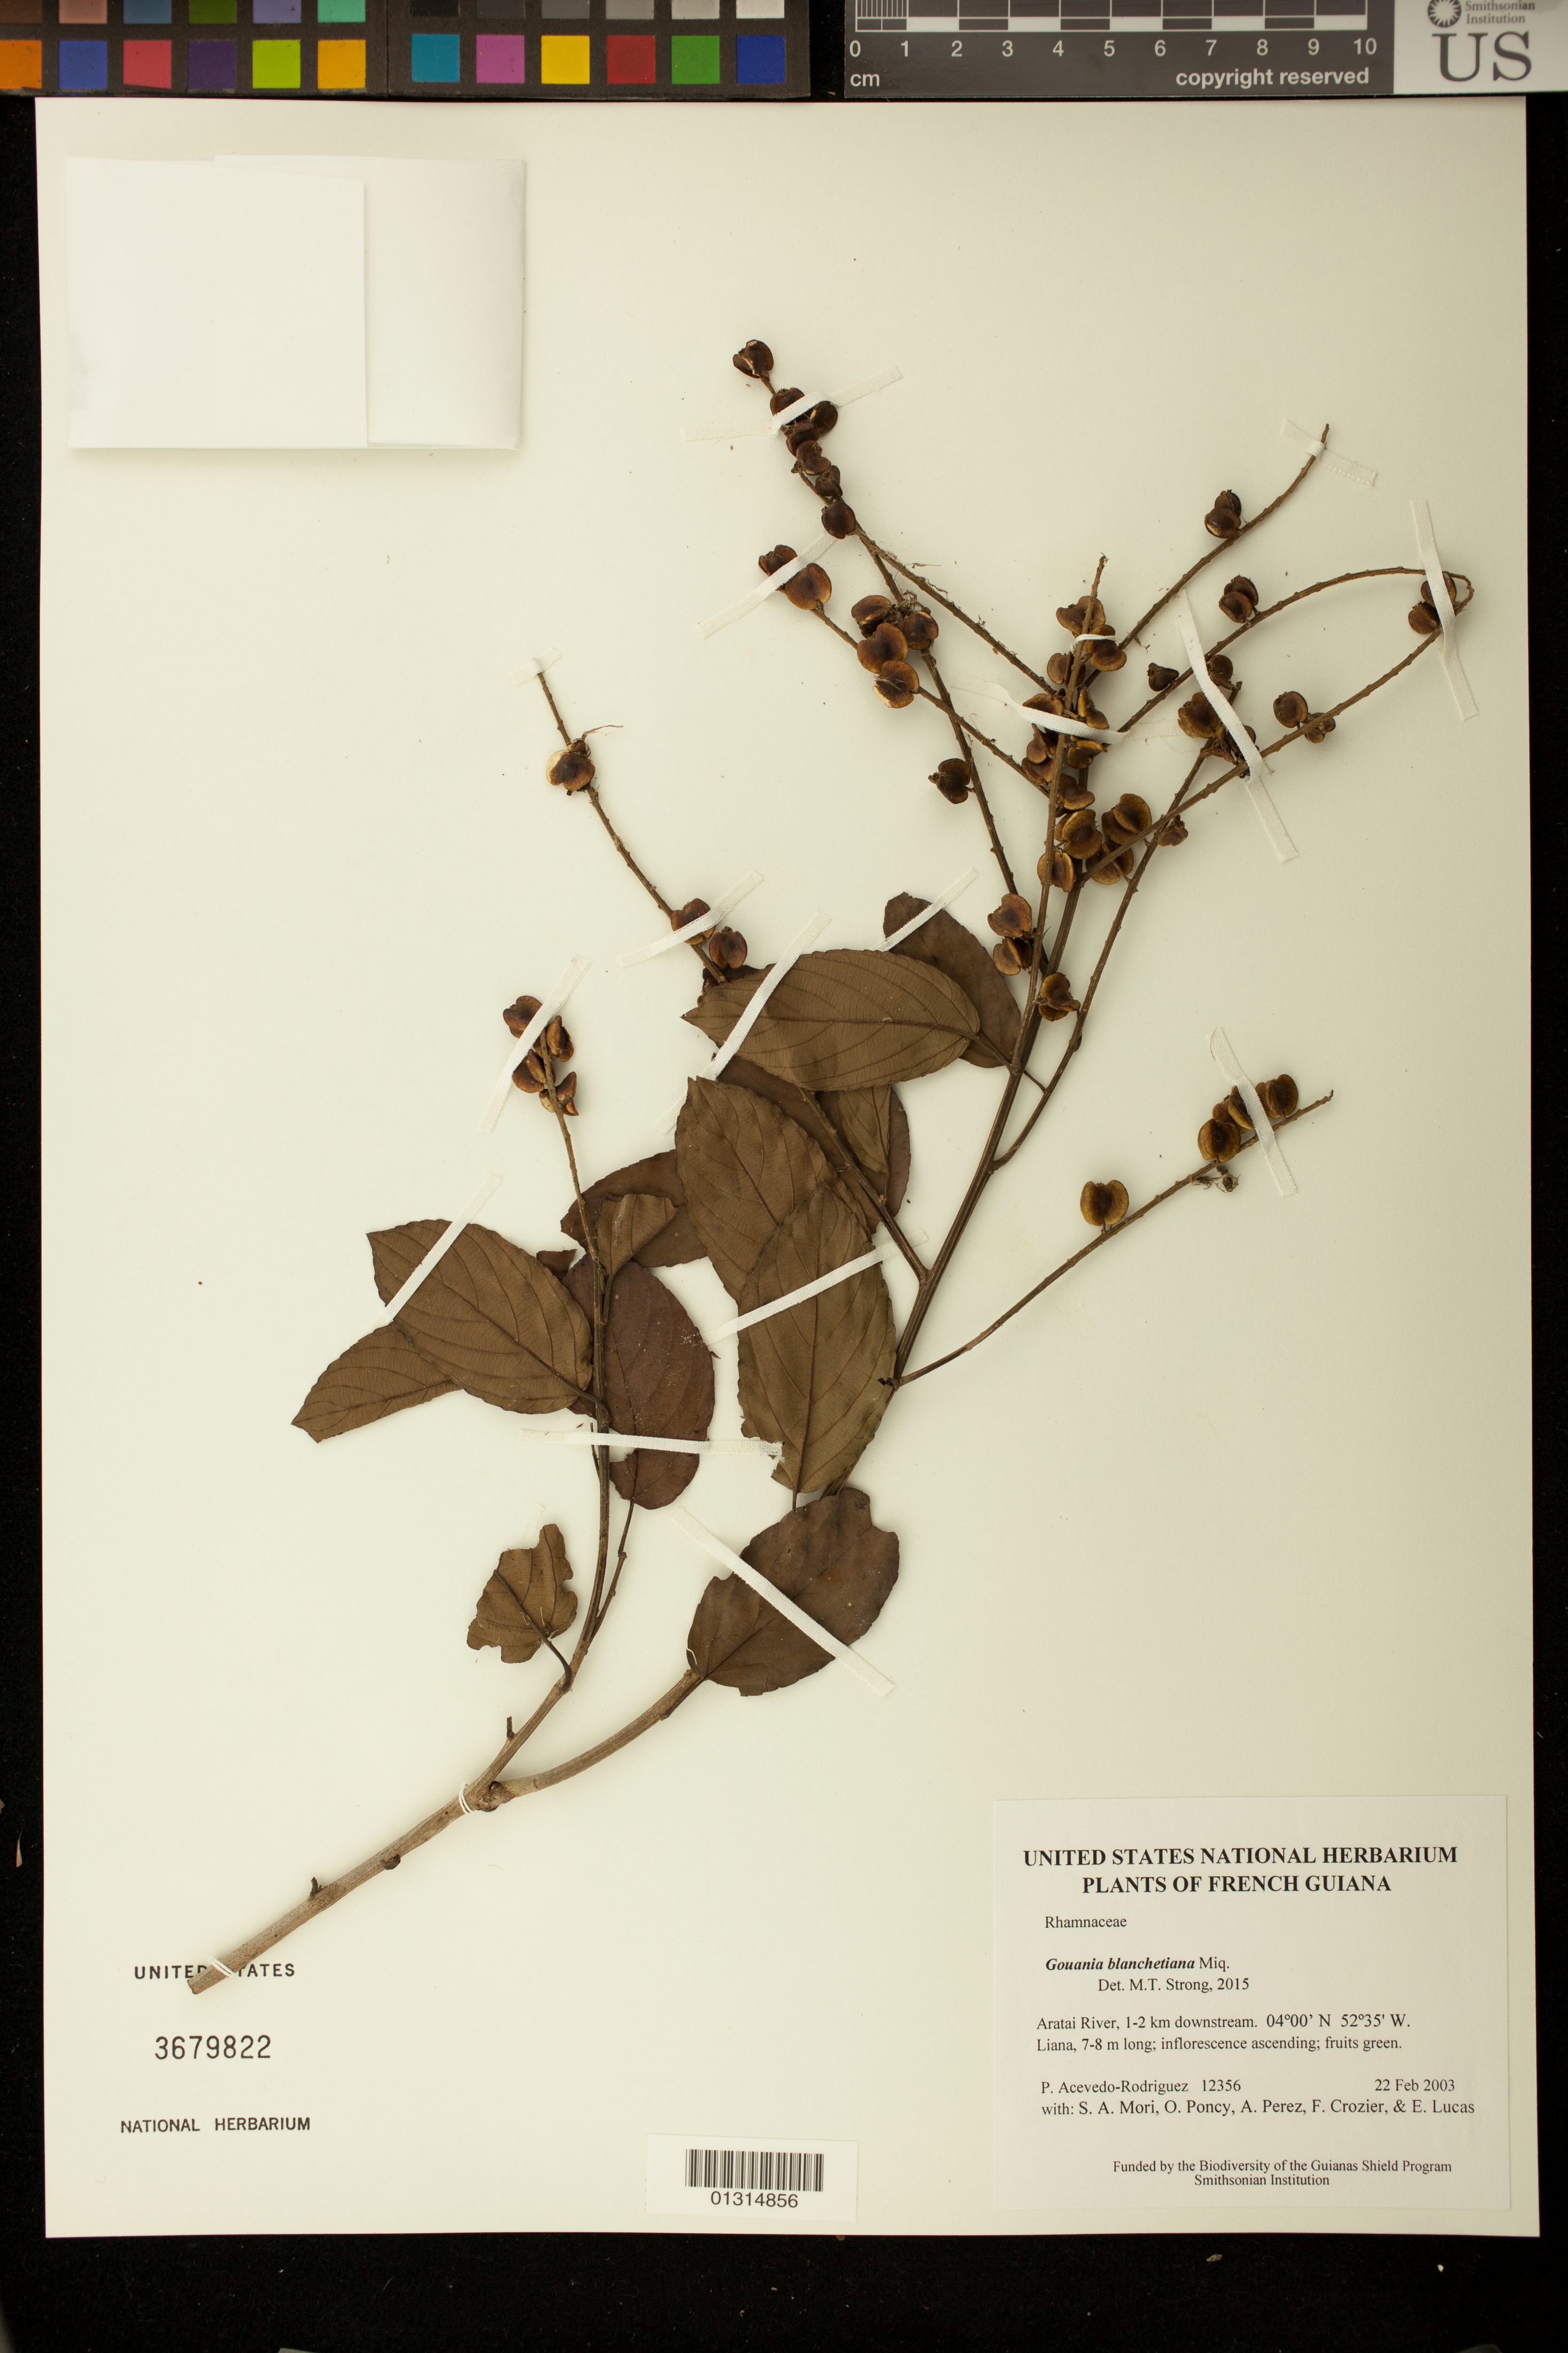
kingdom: Plantae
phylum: Tracheophyta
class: Magnoliopsida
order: Rosales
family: Rhamnaceae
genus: Gouania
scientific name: Gouania blanchetiana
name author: Miq.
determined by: Strong, M. T., (US), Smithsonian Institution - National Museum of Natural History (UNITED STATES)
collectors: P. Acevedo-Rodr., S. Mori, O. Poncy, A. Pérez, F. Crozier & E. Lucas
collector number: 12356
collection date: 2003-02-22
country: French Guiana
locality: Aratai River, 1-2 km downstream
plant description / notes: US, NY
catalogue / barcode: US 3679822